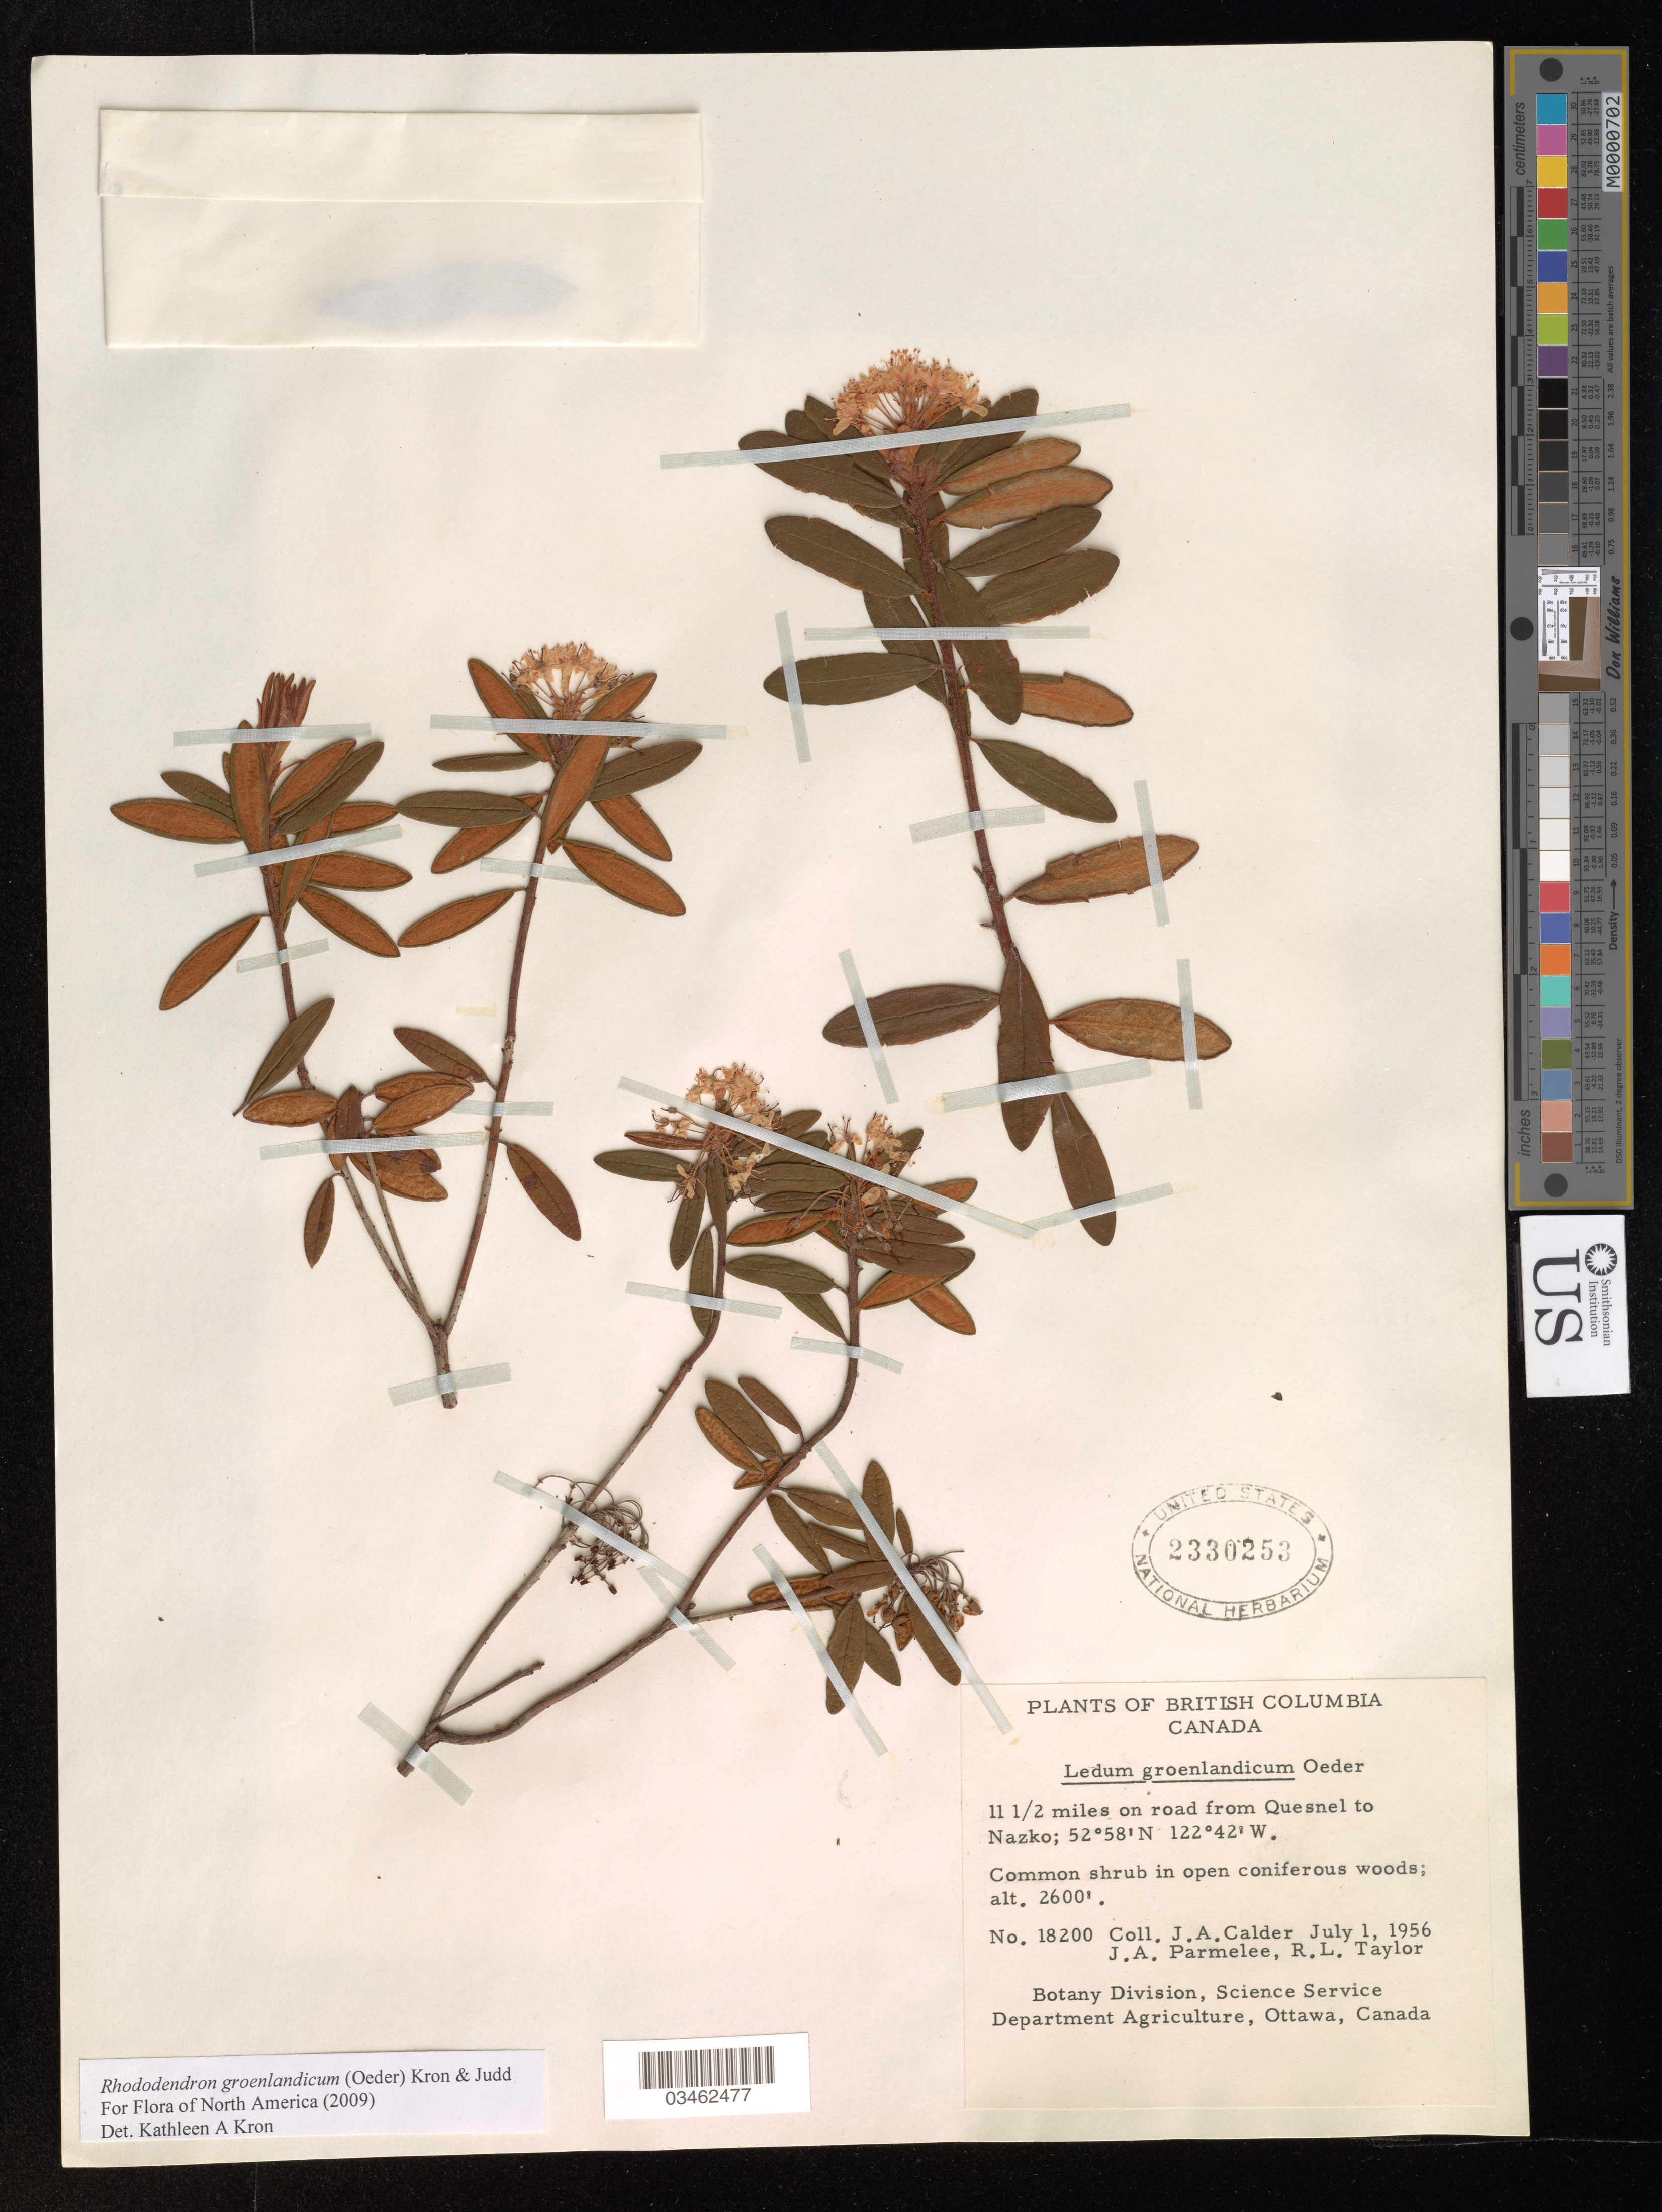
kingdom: Plantae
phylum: Tracheophyta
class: Magnoliopsida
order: Ericales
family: Ericaceae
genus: Rhododendron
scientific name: Rhododendron groenlandicum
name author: (Oeder) Kron & Judd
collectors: J. Calder, J. A. Parmelee & R. L. Taylor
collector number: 18200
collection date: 1956-07-01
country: Canada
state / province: British Columbia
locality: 11 1/2 miles on road from Quesnel to Nazko.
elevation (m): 792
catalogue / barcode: US 2330253